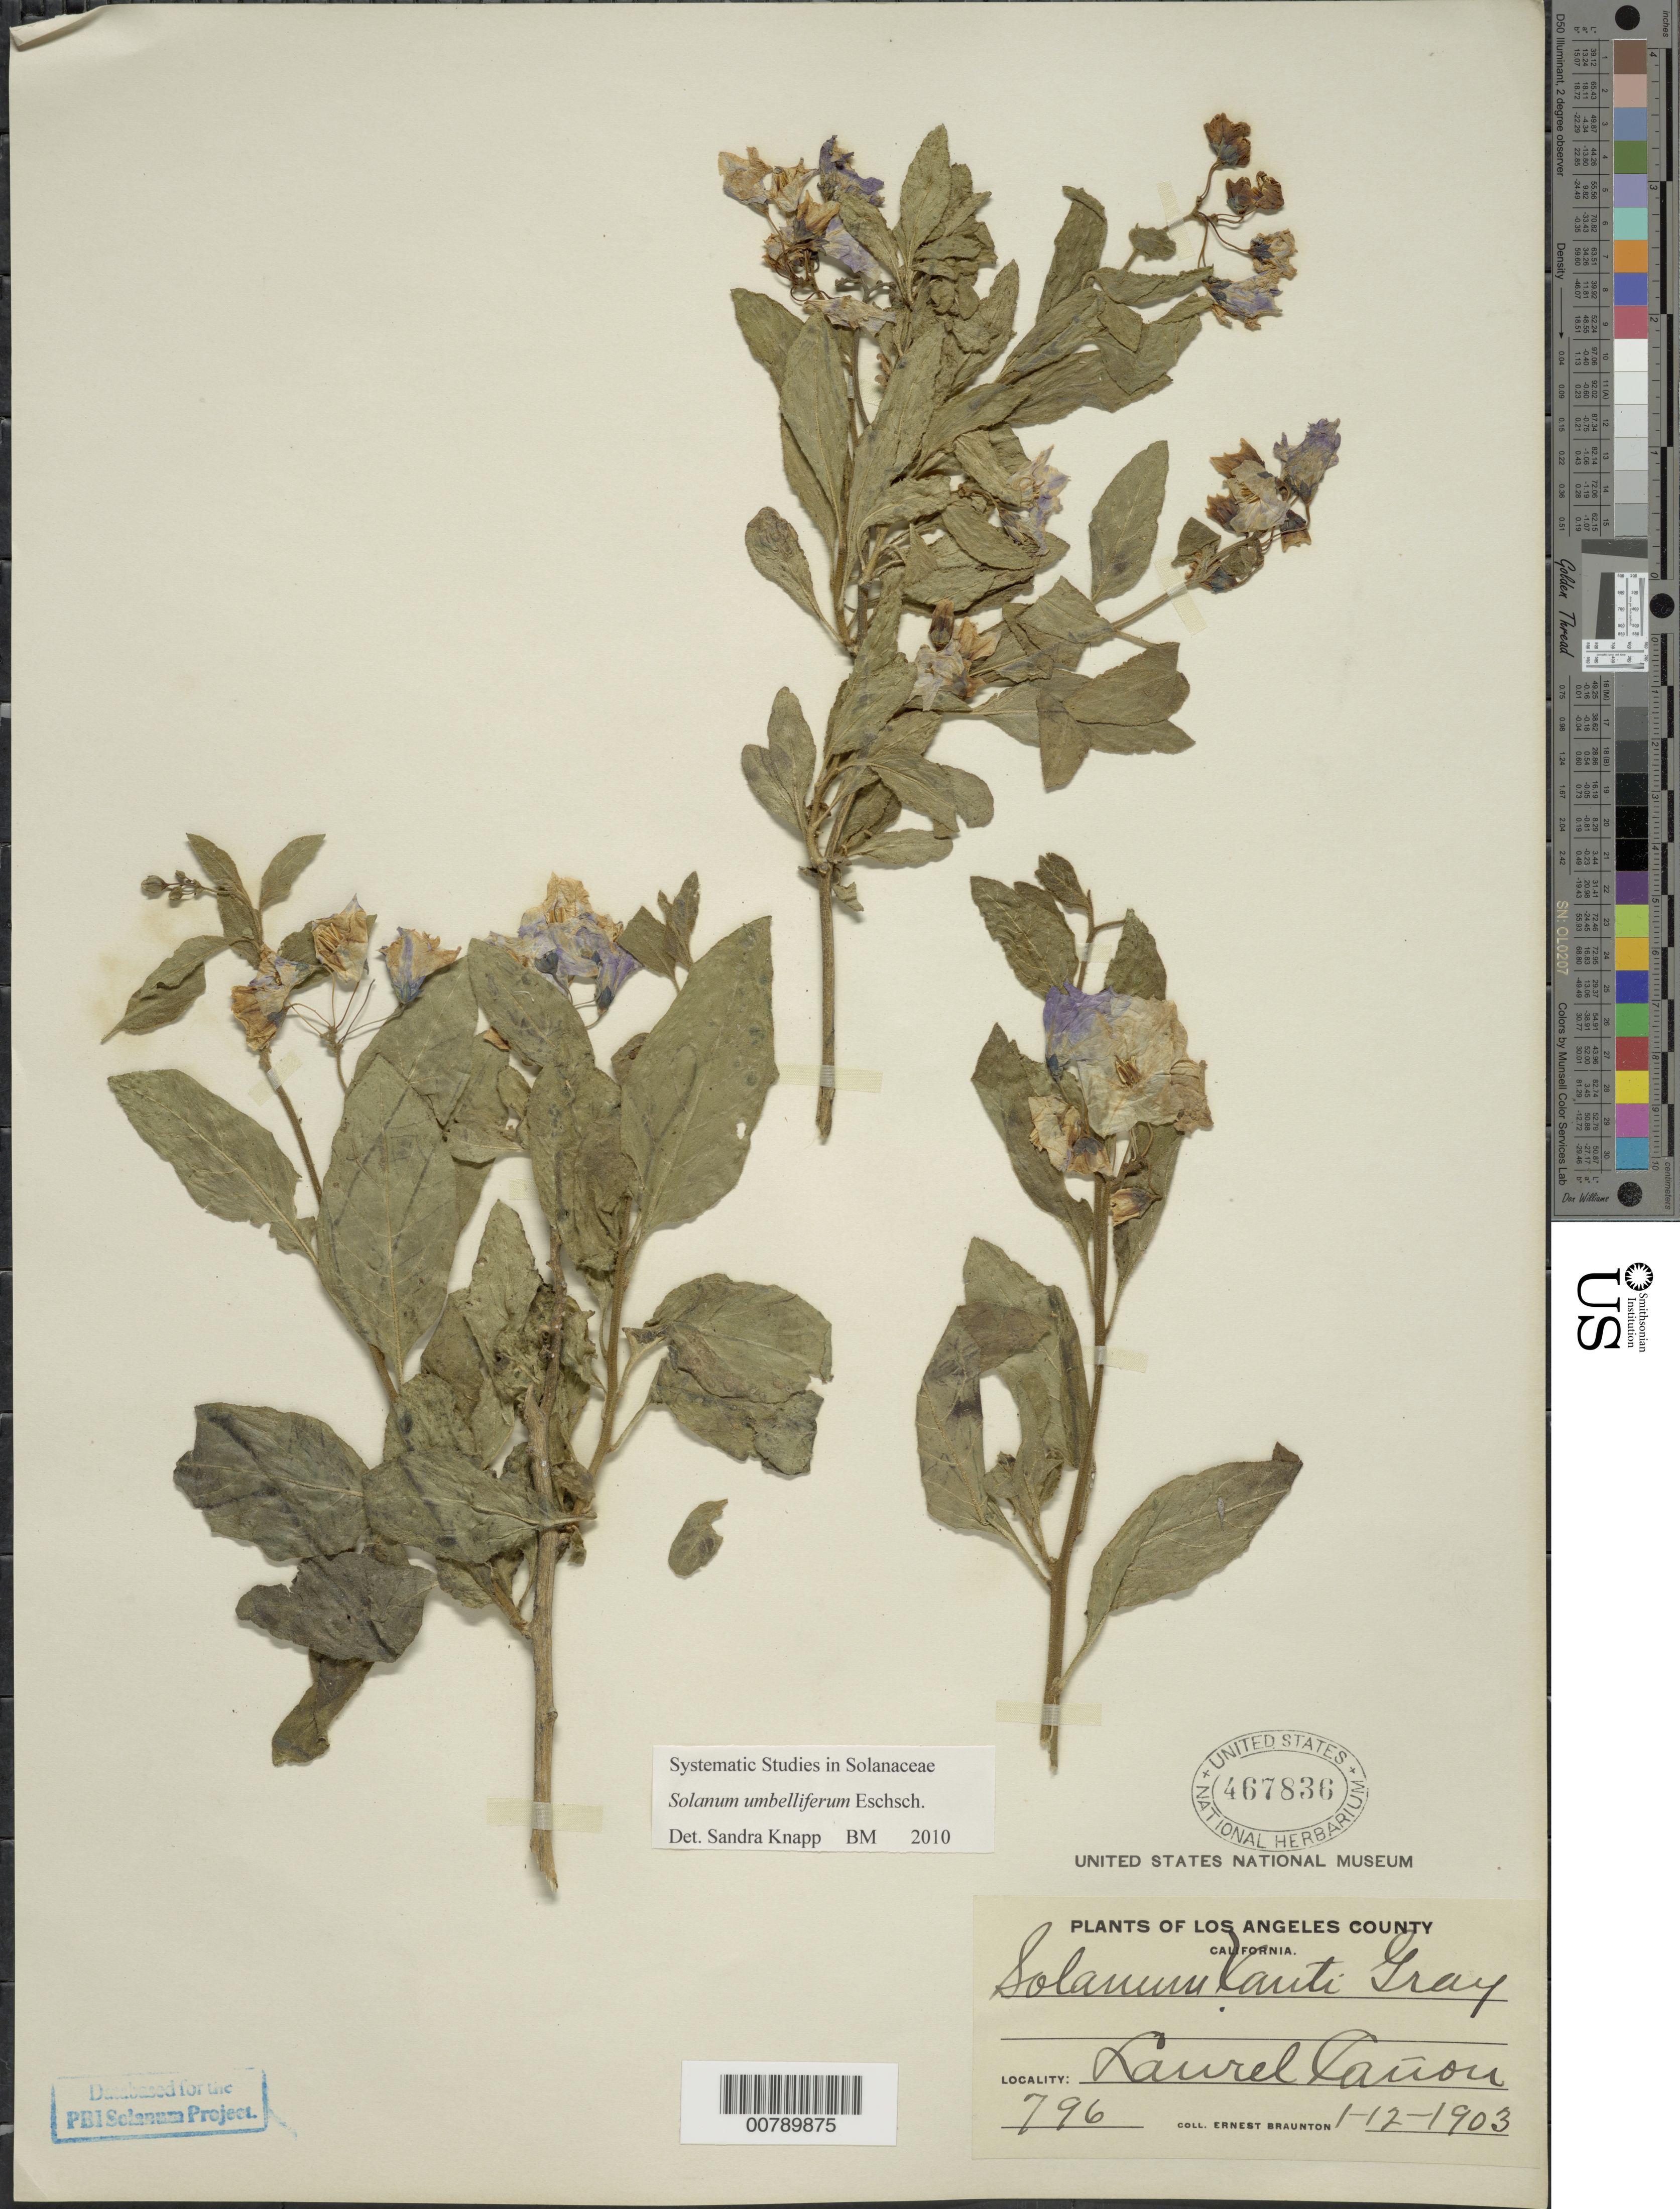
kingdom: Plantae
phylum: Tracheophyta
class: Magnoliopsida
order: Solanales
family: Solanaceae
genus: Solanum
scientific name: Solanum umbelliferum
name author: Eschsch.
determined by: Knapp, S. D.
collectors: E. Braunton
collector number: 796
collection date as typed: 12 Jan 1903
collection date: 1903-01-12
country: United States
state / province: California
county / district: Los Angeles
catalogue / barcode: US 467836